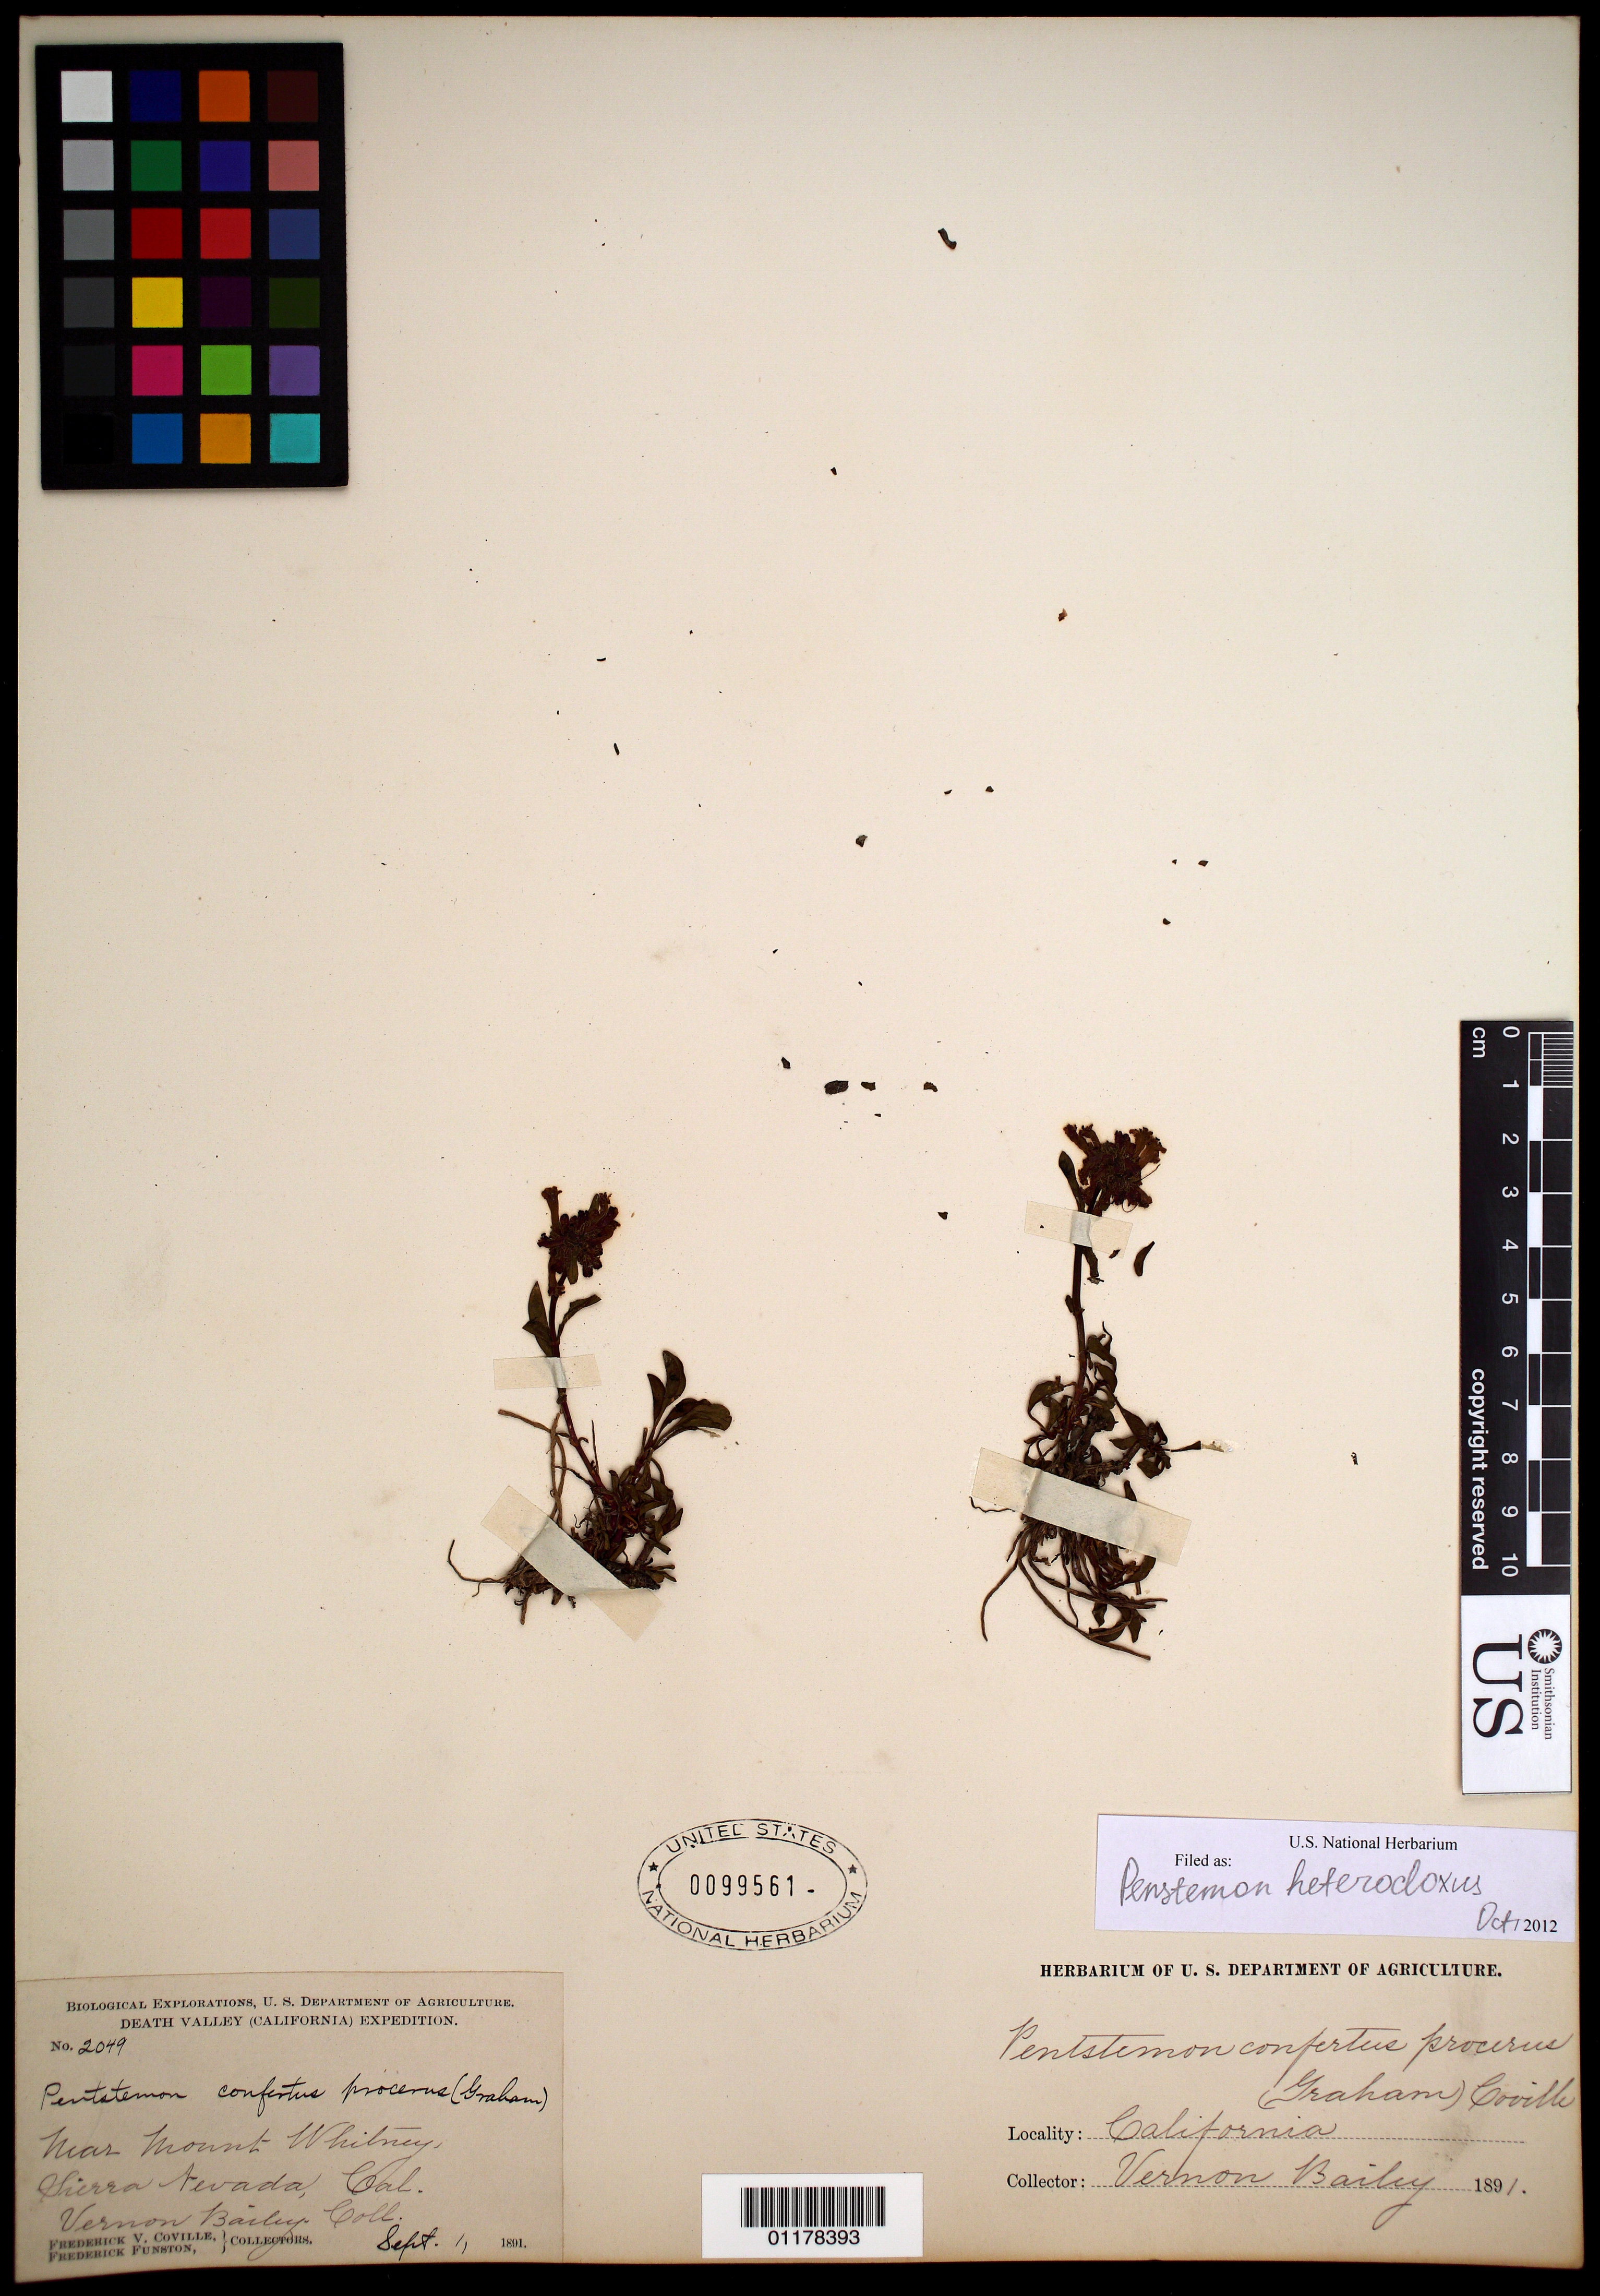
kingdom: Plantae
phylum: Tracheophyta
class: Magnoliopsida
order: Lamiales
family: Plantaginaceae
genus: Penstemon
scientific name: Penstemon heterodoxus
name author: A. Gray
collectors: F. V. Coville, F. Funston & V. O. Bailey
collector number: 2049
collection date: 1891-09-01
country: United States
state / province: California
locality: Near Mount Whitney, Sierra Nevada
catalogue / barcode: US 99561